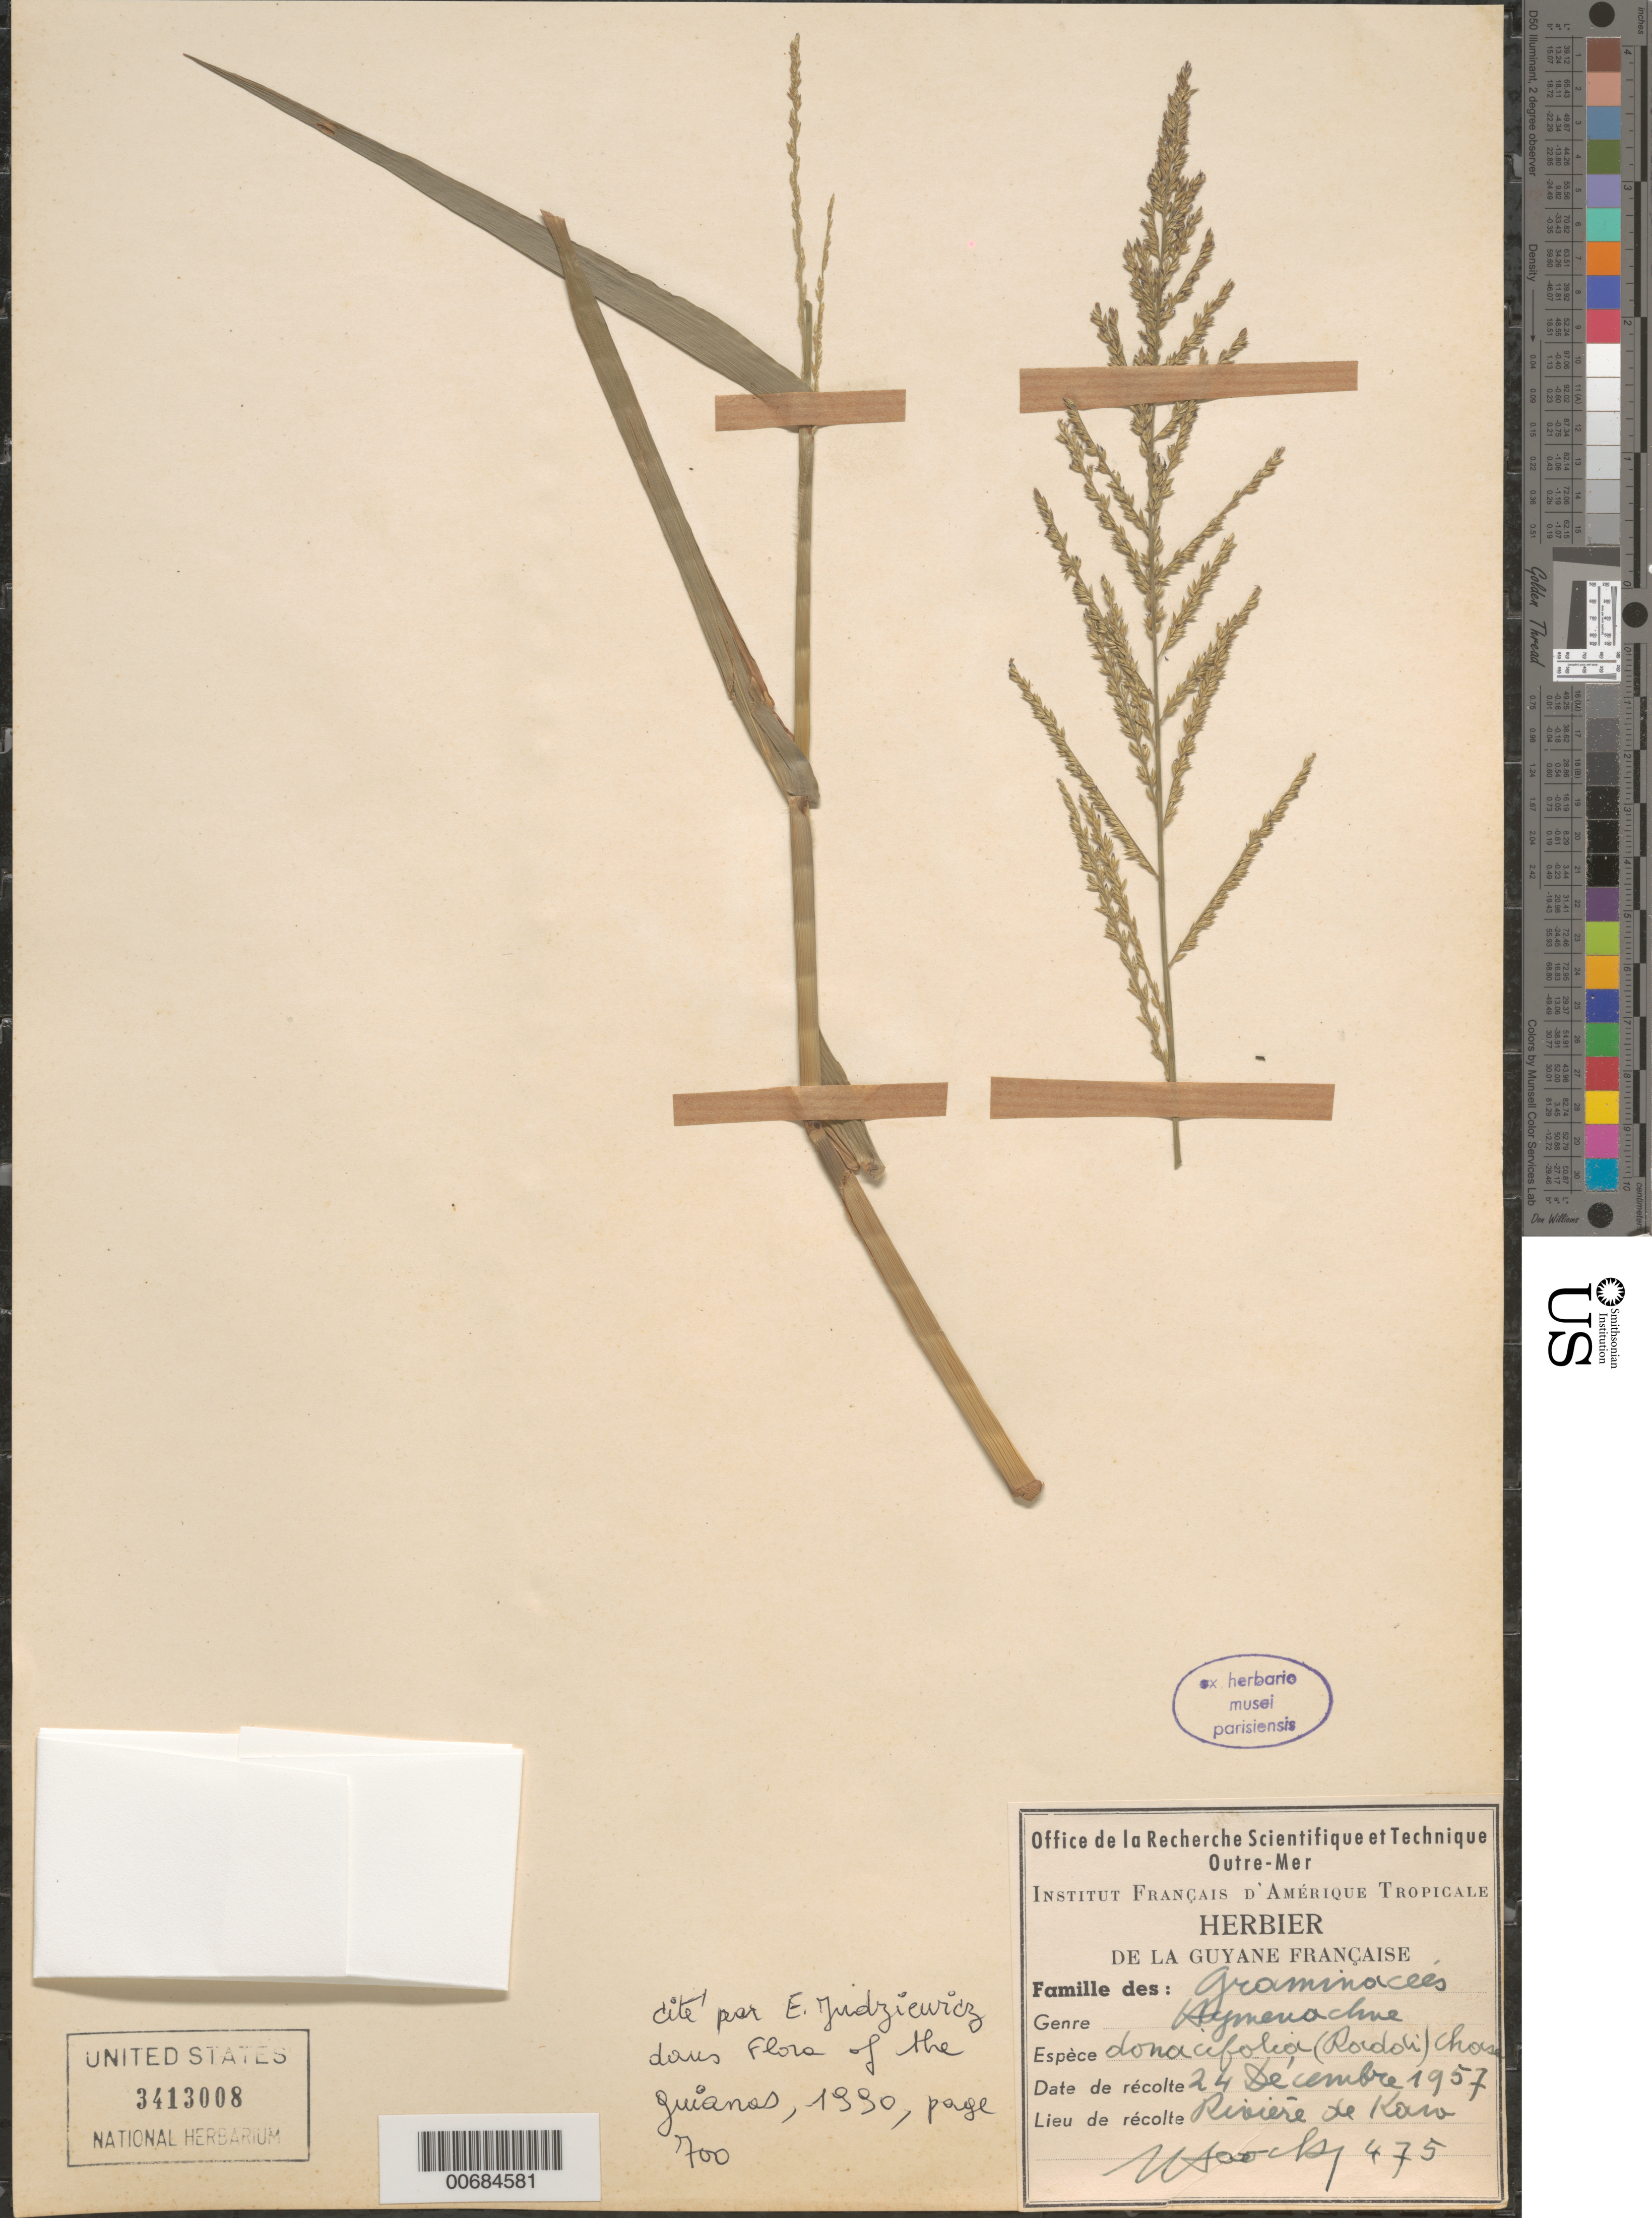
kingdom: Plantae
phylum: Tracheophyta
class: Liliopsida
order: Poales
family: Poaceae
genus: Hymenachne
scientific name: Hymenachne donacifolia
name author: (Raddi) Chase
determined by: Judziewicz, E. J.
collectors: J. Hoock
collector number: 475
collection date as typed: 24-Dec-57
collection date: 1957-12-24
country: French Guiana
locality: Rivière de Koru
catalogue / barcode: US 3413008